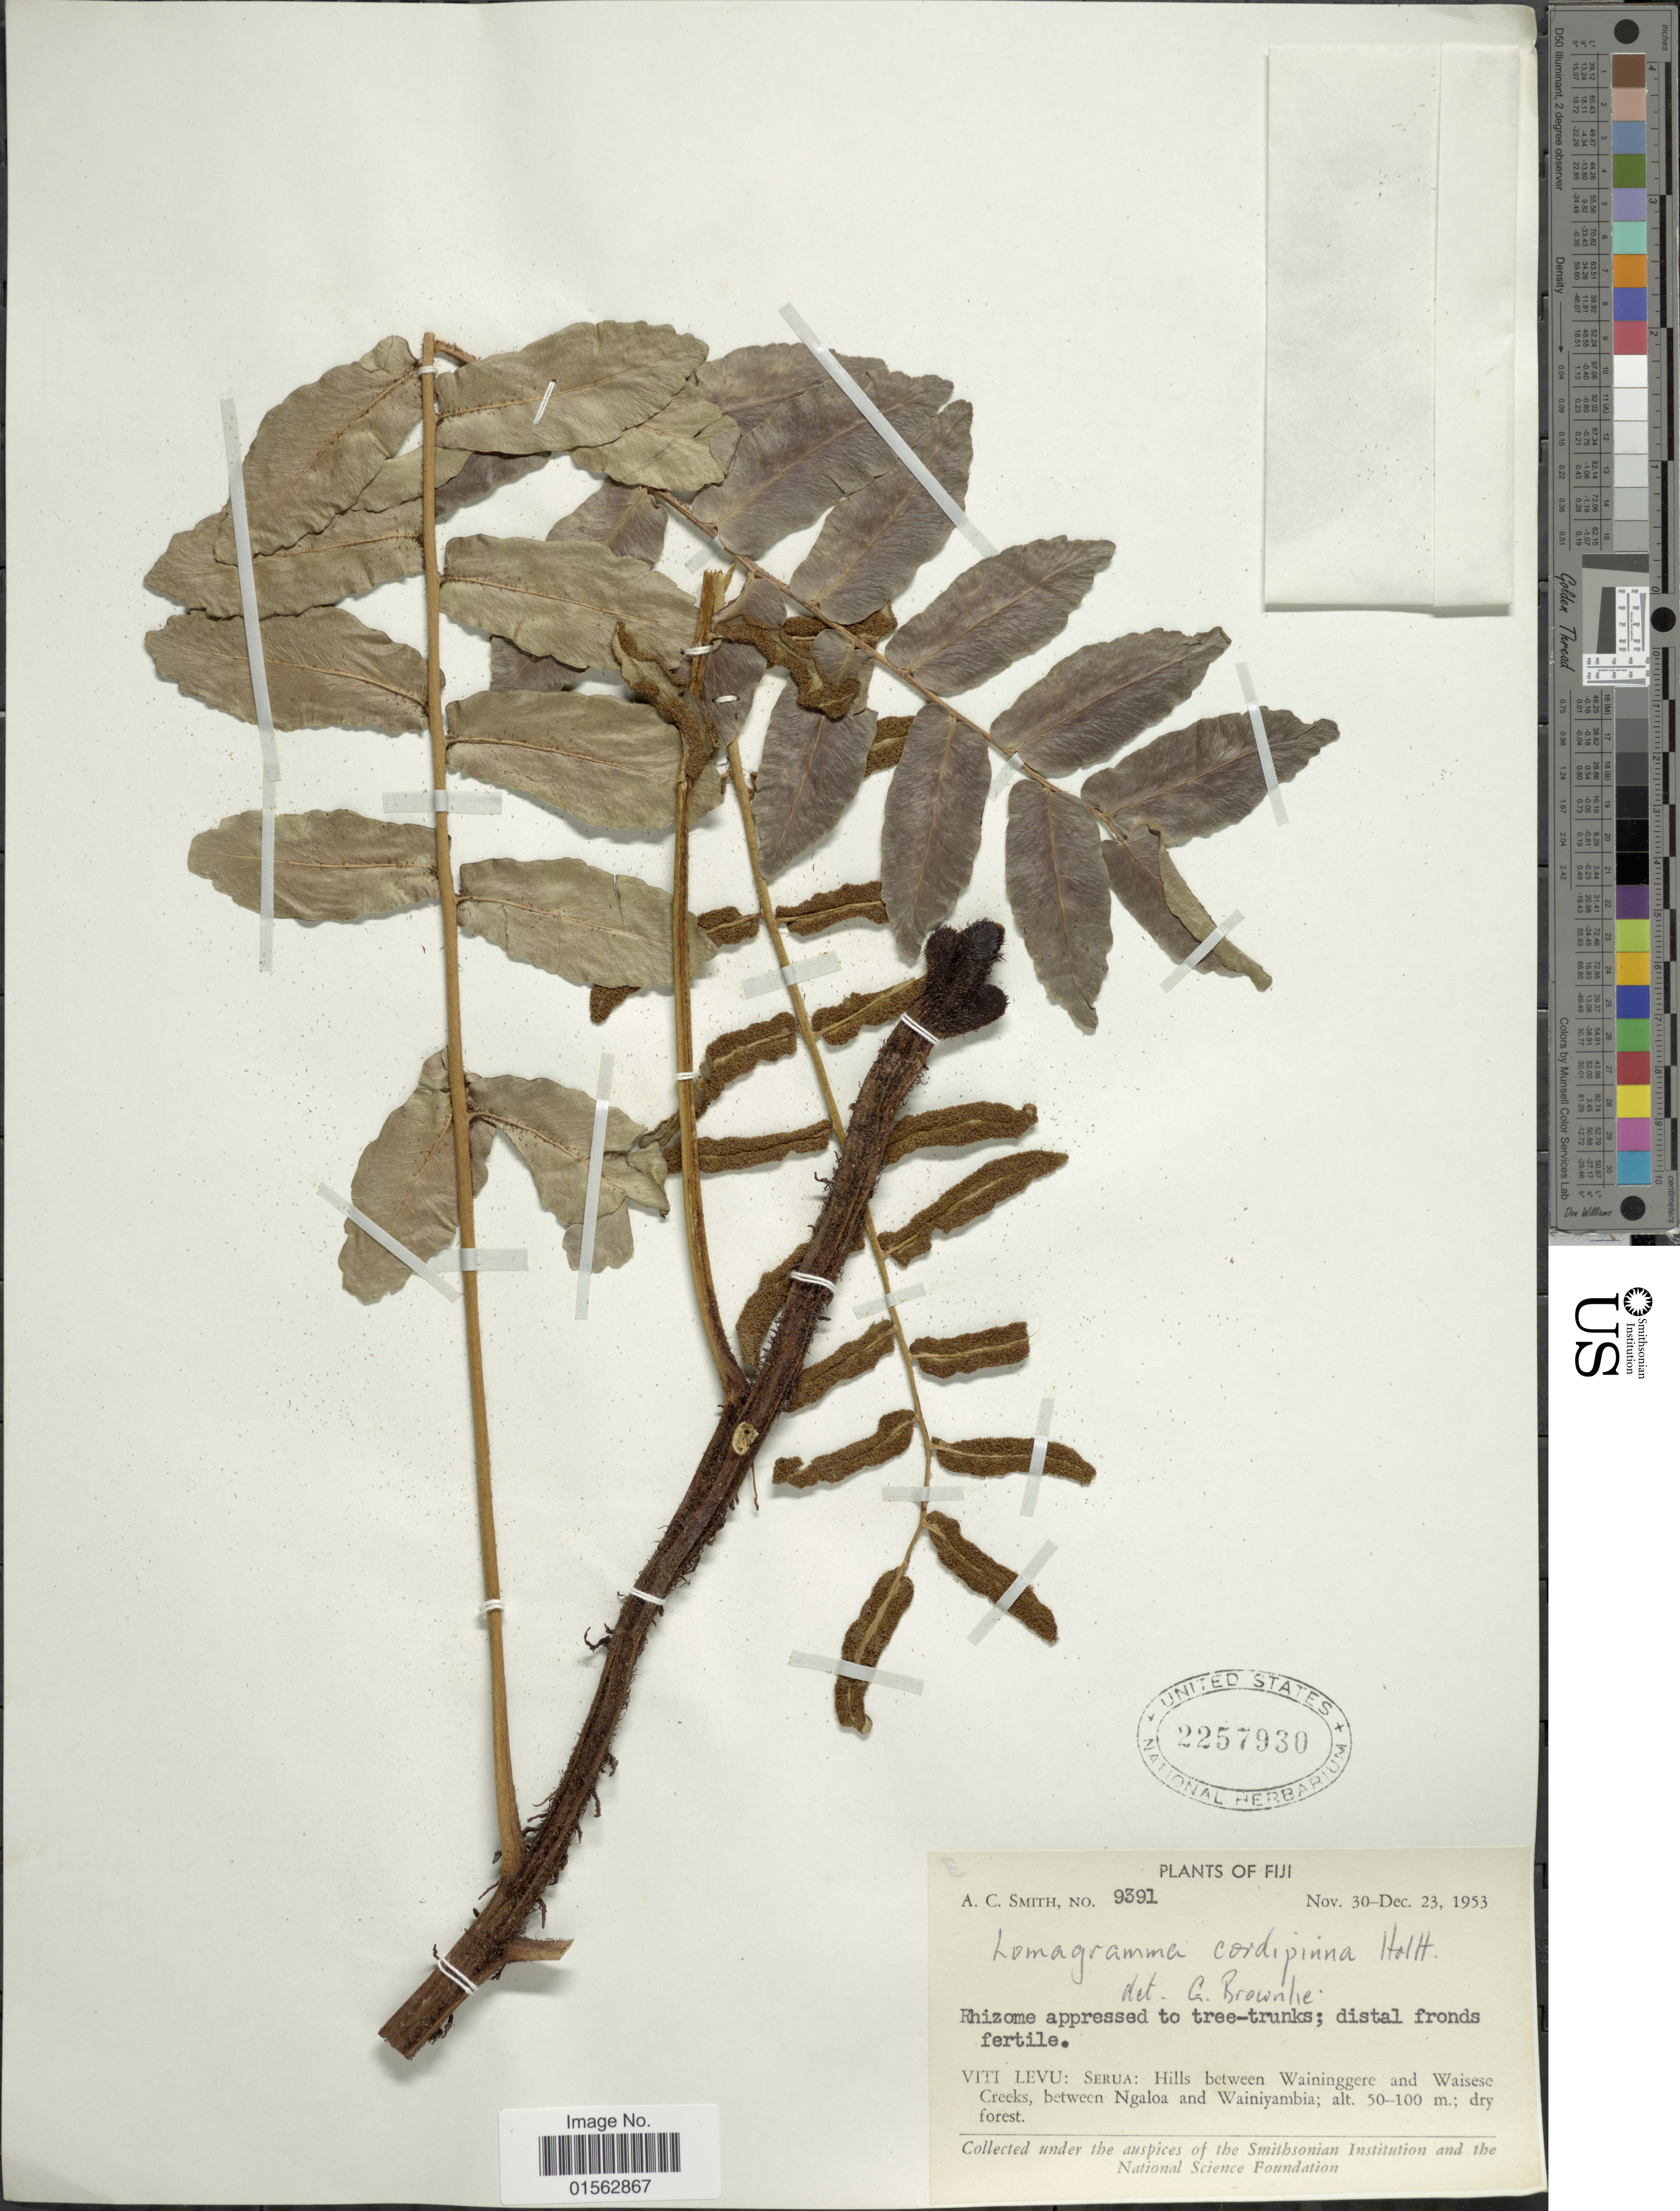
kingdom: Plantae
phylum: Tracheophyta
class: Polypodiopsida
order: Polypodiales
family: Dryopteridaceae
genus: Lomagramma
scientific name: Lomagramma cordipinna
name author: Holttum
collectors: A. C. Smith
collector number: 9391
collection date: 1953-11-30/1953-12-23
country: Fiji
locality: Fiji, Viti Levu; Serua; Hills beteen Waininggere and Waisese Creeks, between Ngaloa and Wainiyambia; dry forest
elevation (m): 50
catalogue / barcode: US 2257930